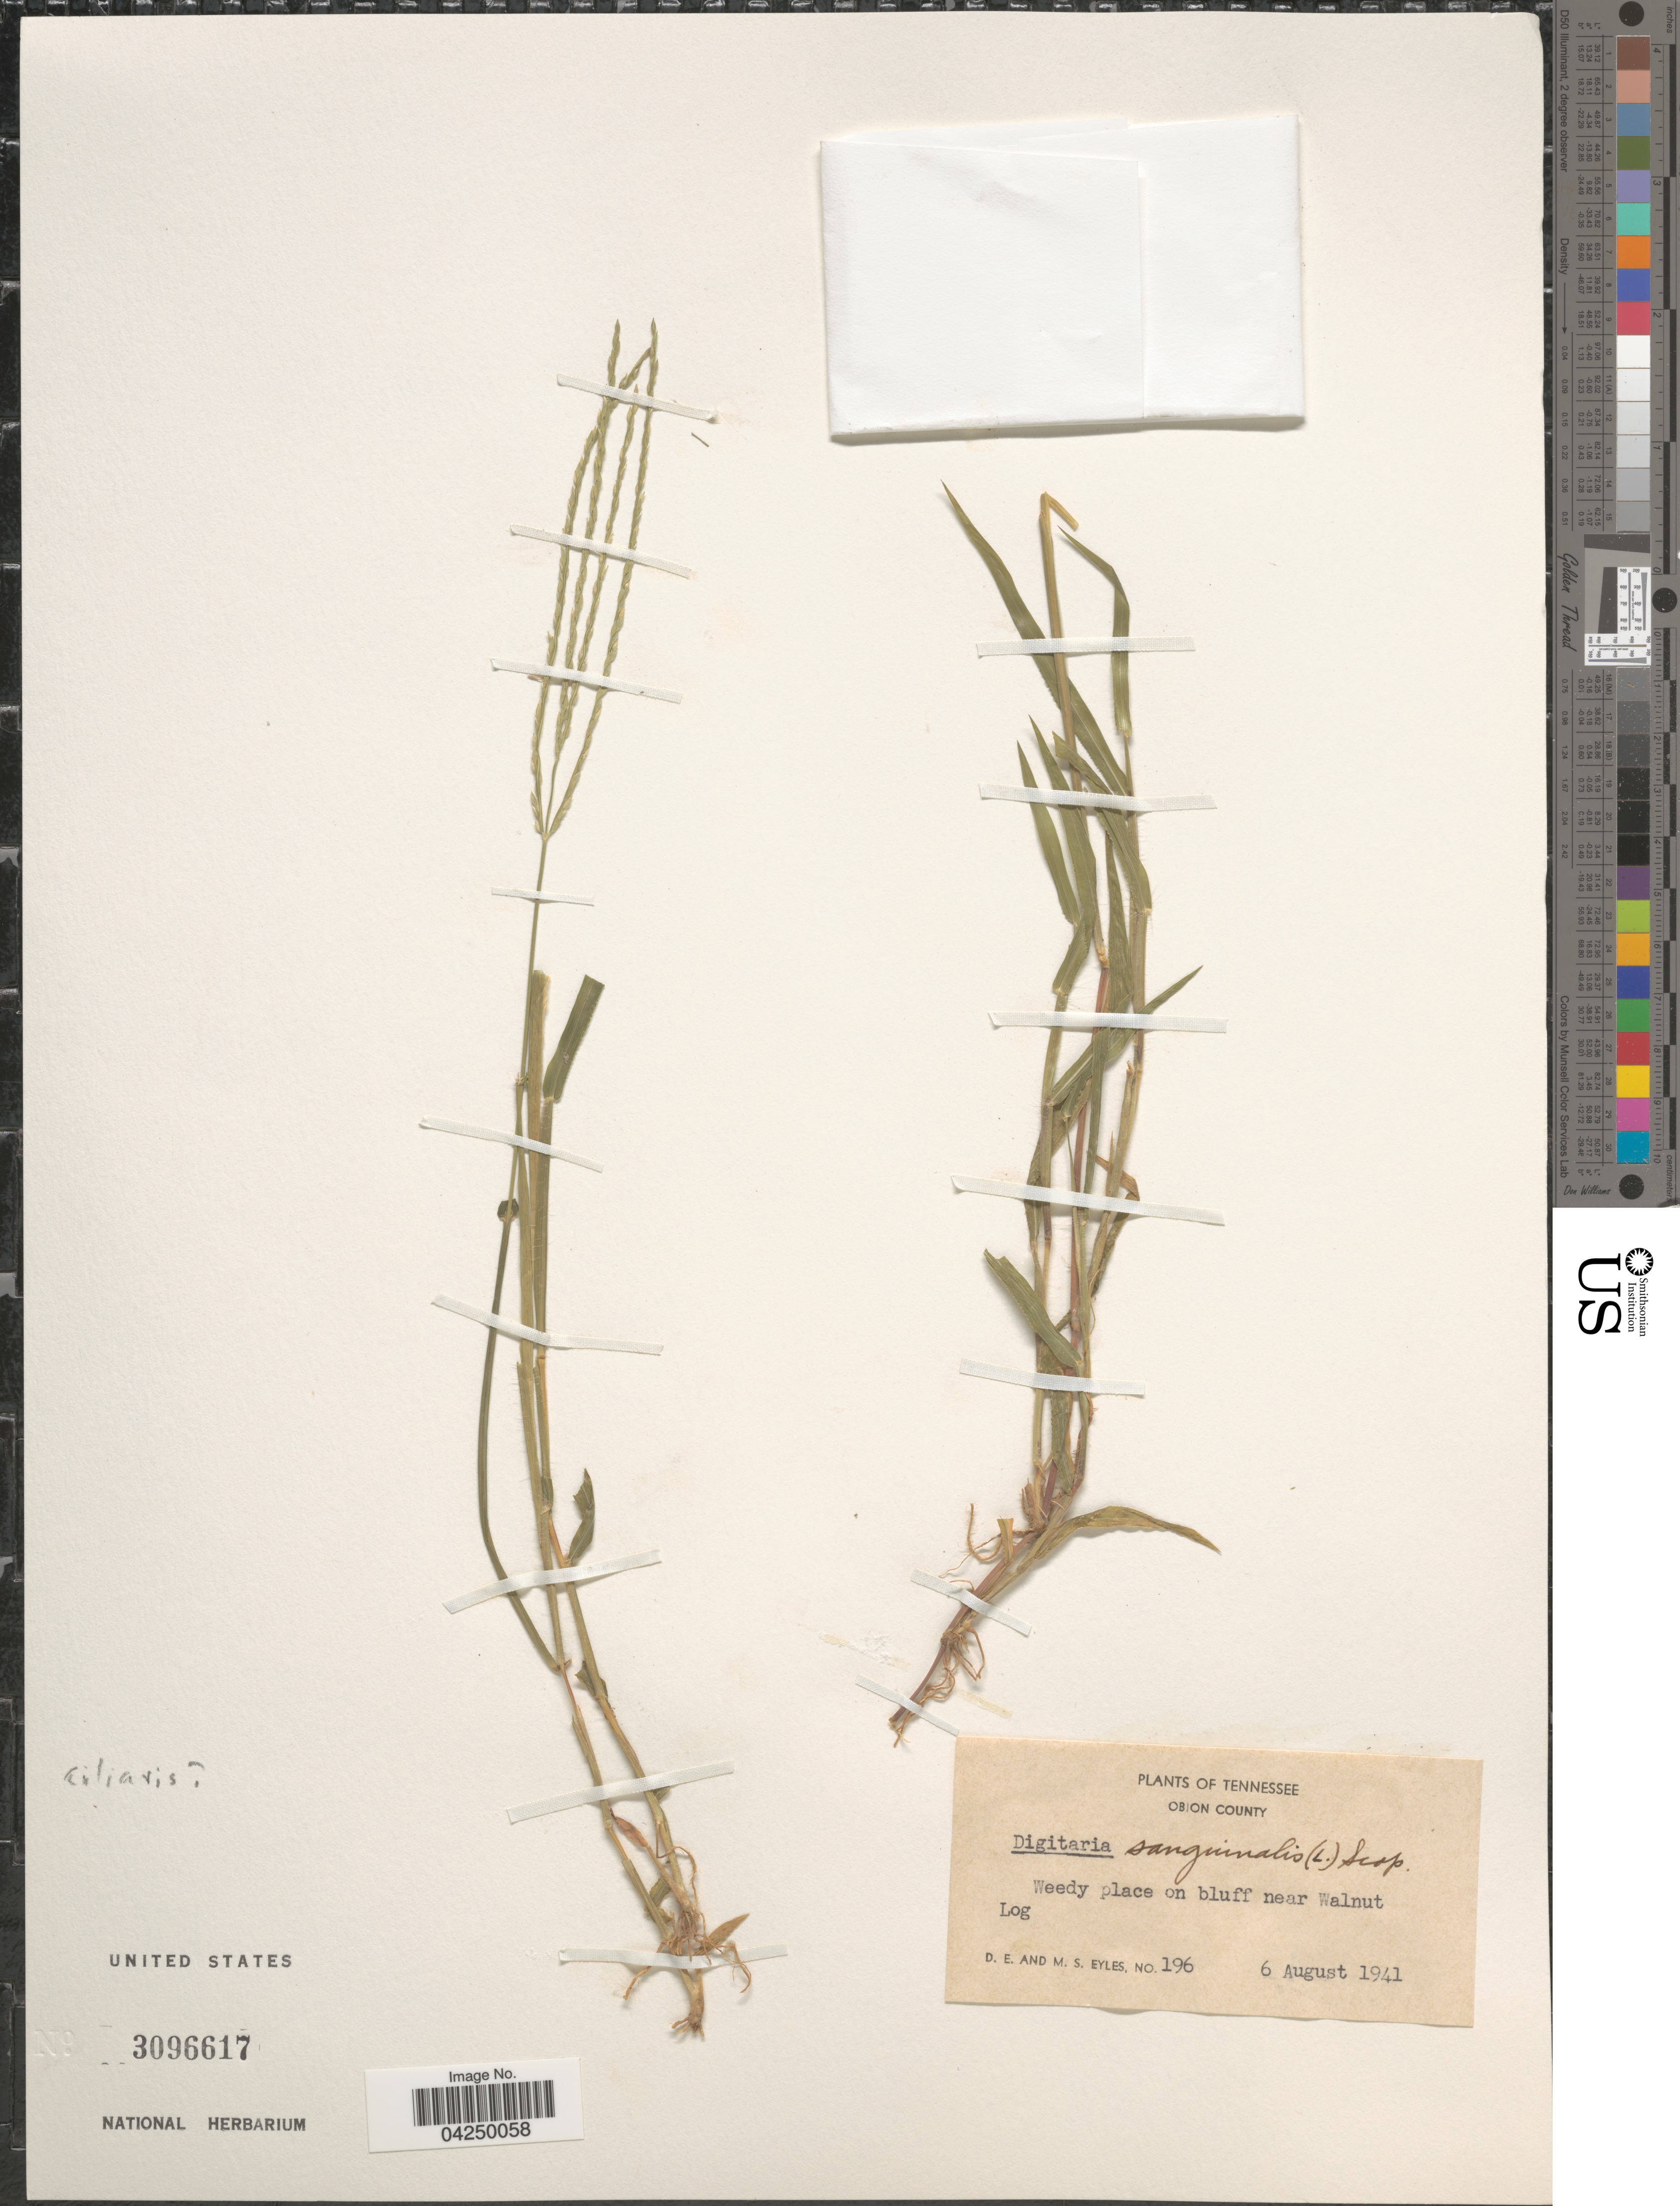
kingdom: Plantae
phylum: Tracheophyta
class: Liliopsida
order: Poales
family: Poaceae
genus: Digitaria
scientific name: Digitaria sanguinalis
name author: (L.) Scop.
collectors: D. Eyles & M. Eyles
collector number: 196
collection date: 1941-08-06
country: United States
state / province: Tennessee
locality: Obion County. Weedy place on bluff near Walnut Log.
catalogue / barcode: US 3096617